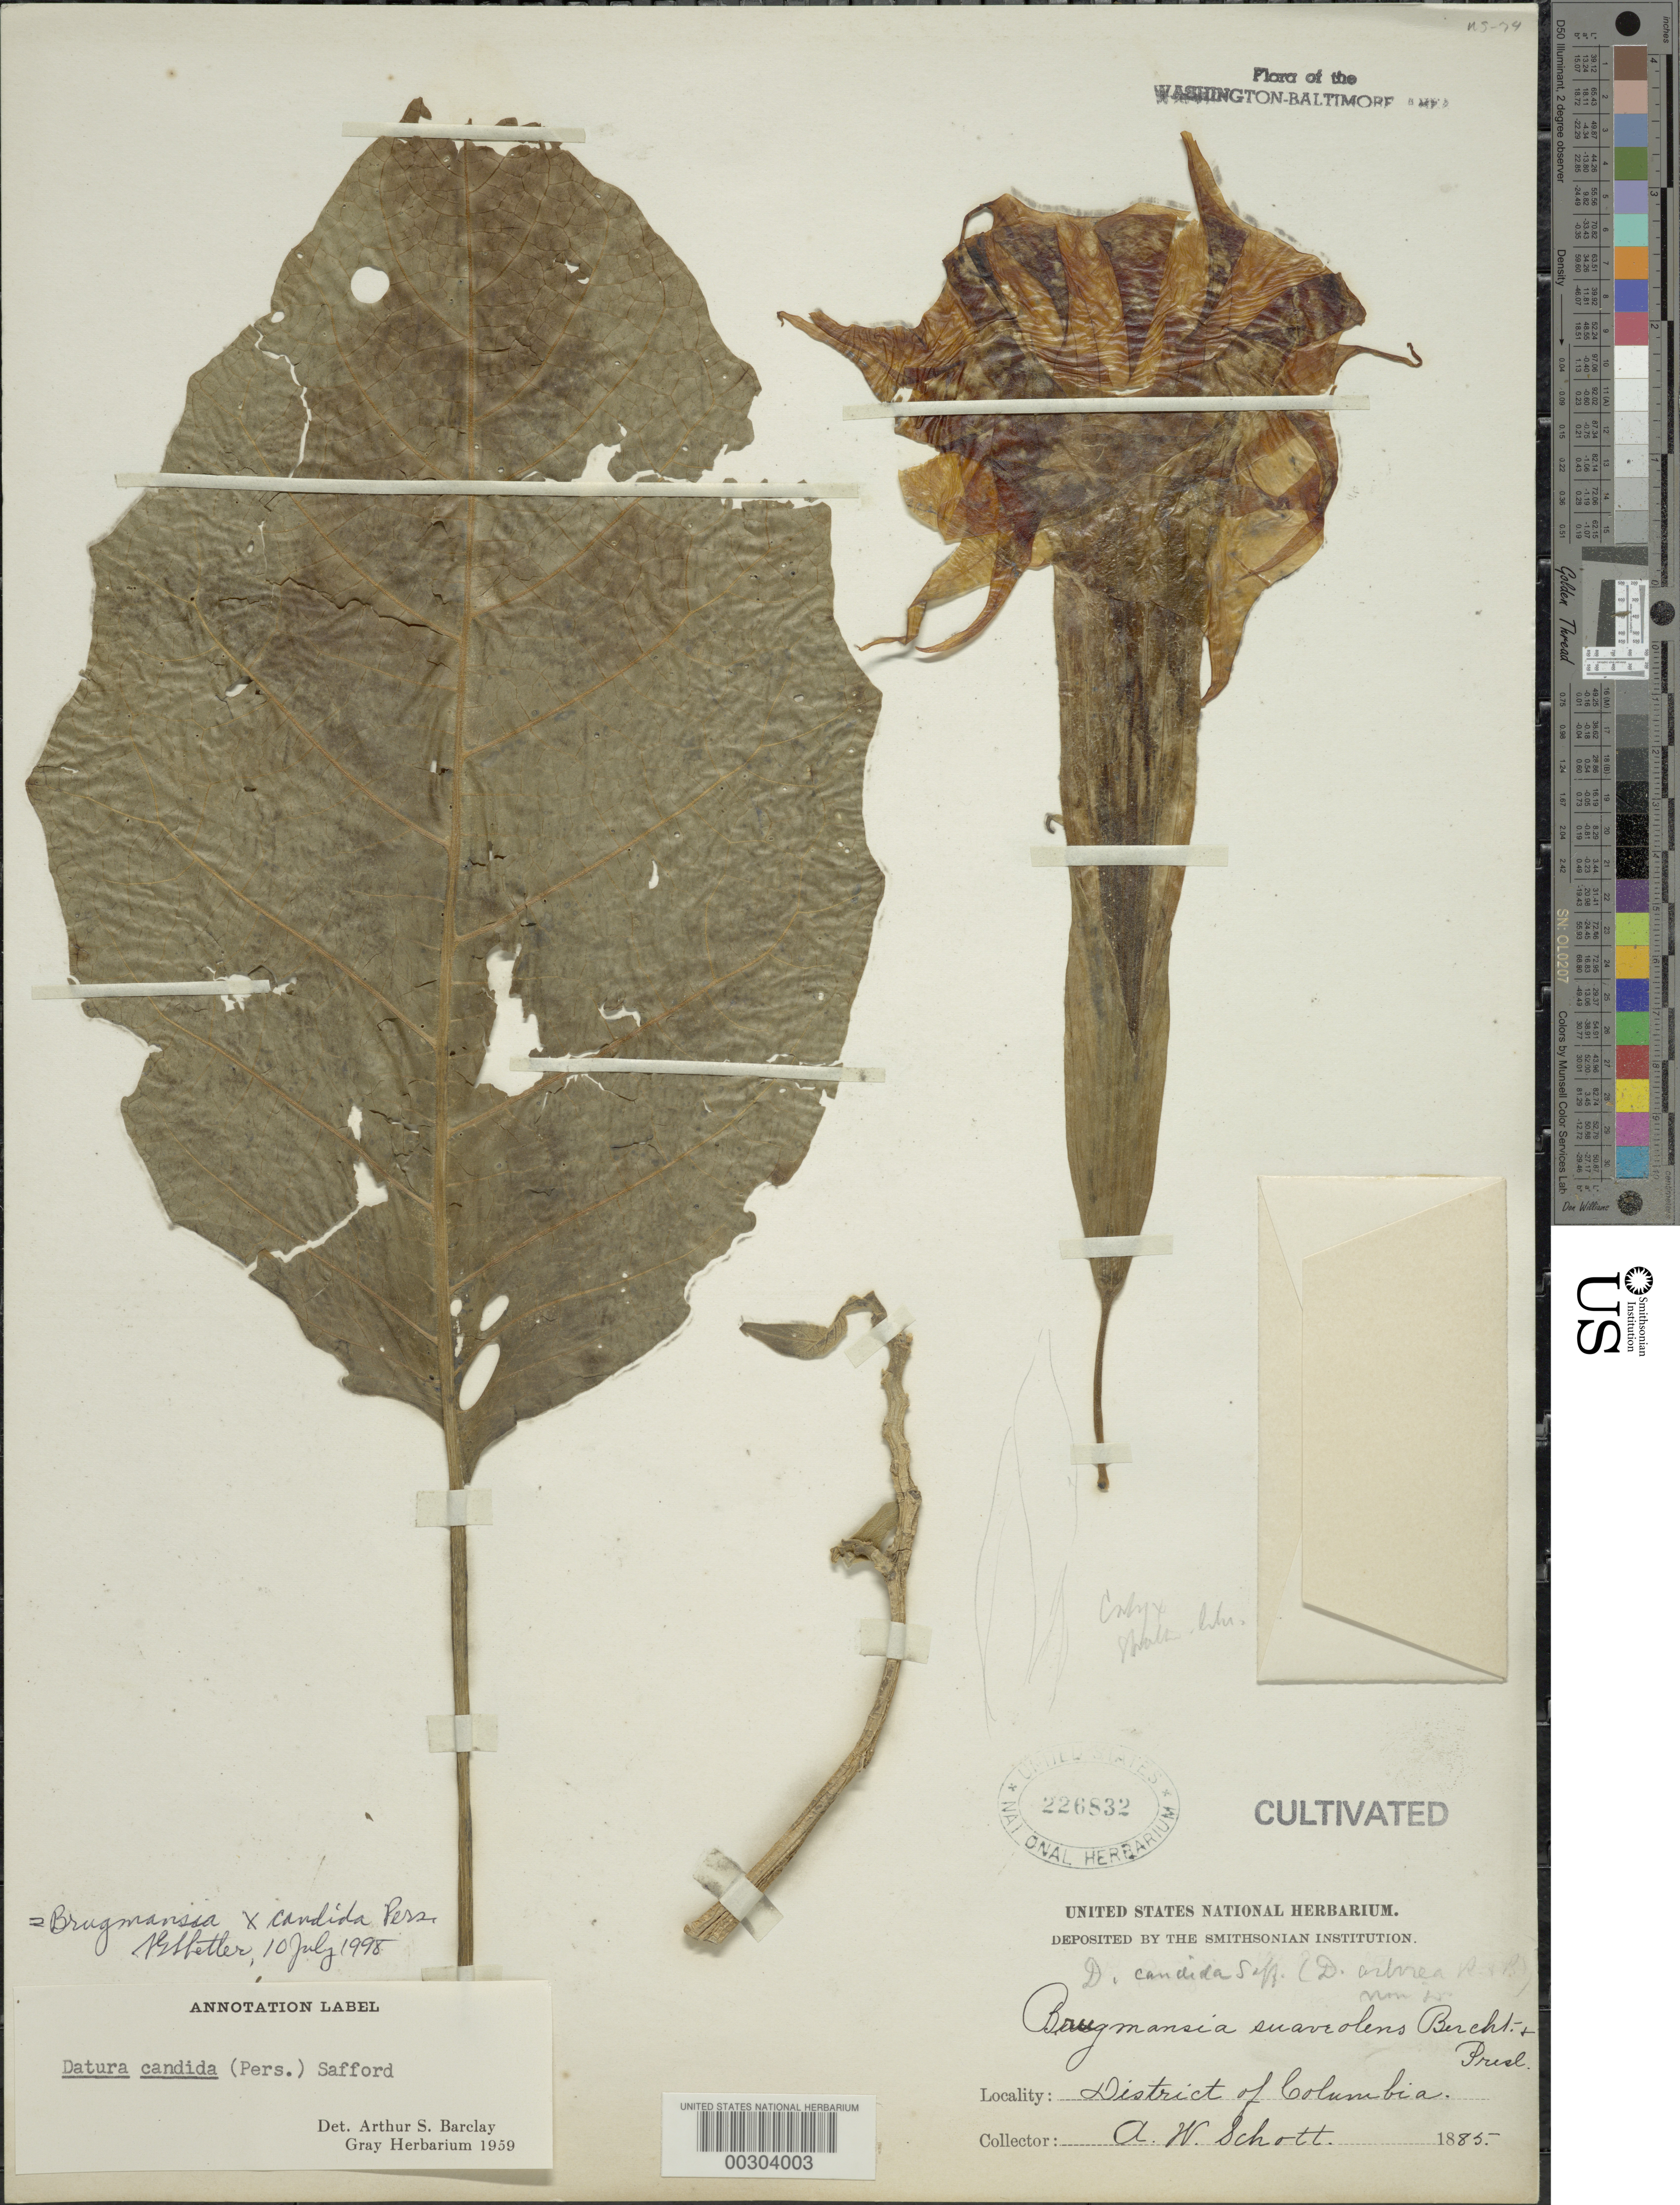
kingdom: Plantae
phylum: Tracheophyta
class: Magnoliopsida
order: Solanales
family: Solanaceae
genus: Brugmansia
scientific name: Brugmansia candida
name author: Pers.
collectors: A. L. Schott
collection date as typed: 1885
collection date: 1885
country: United States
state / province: District of Columbia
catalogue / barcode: US 226832